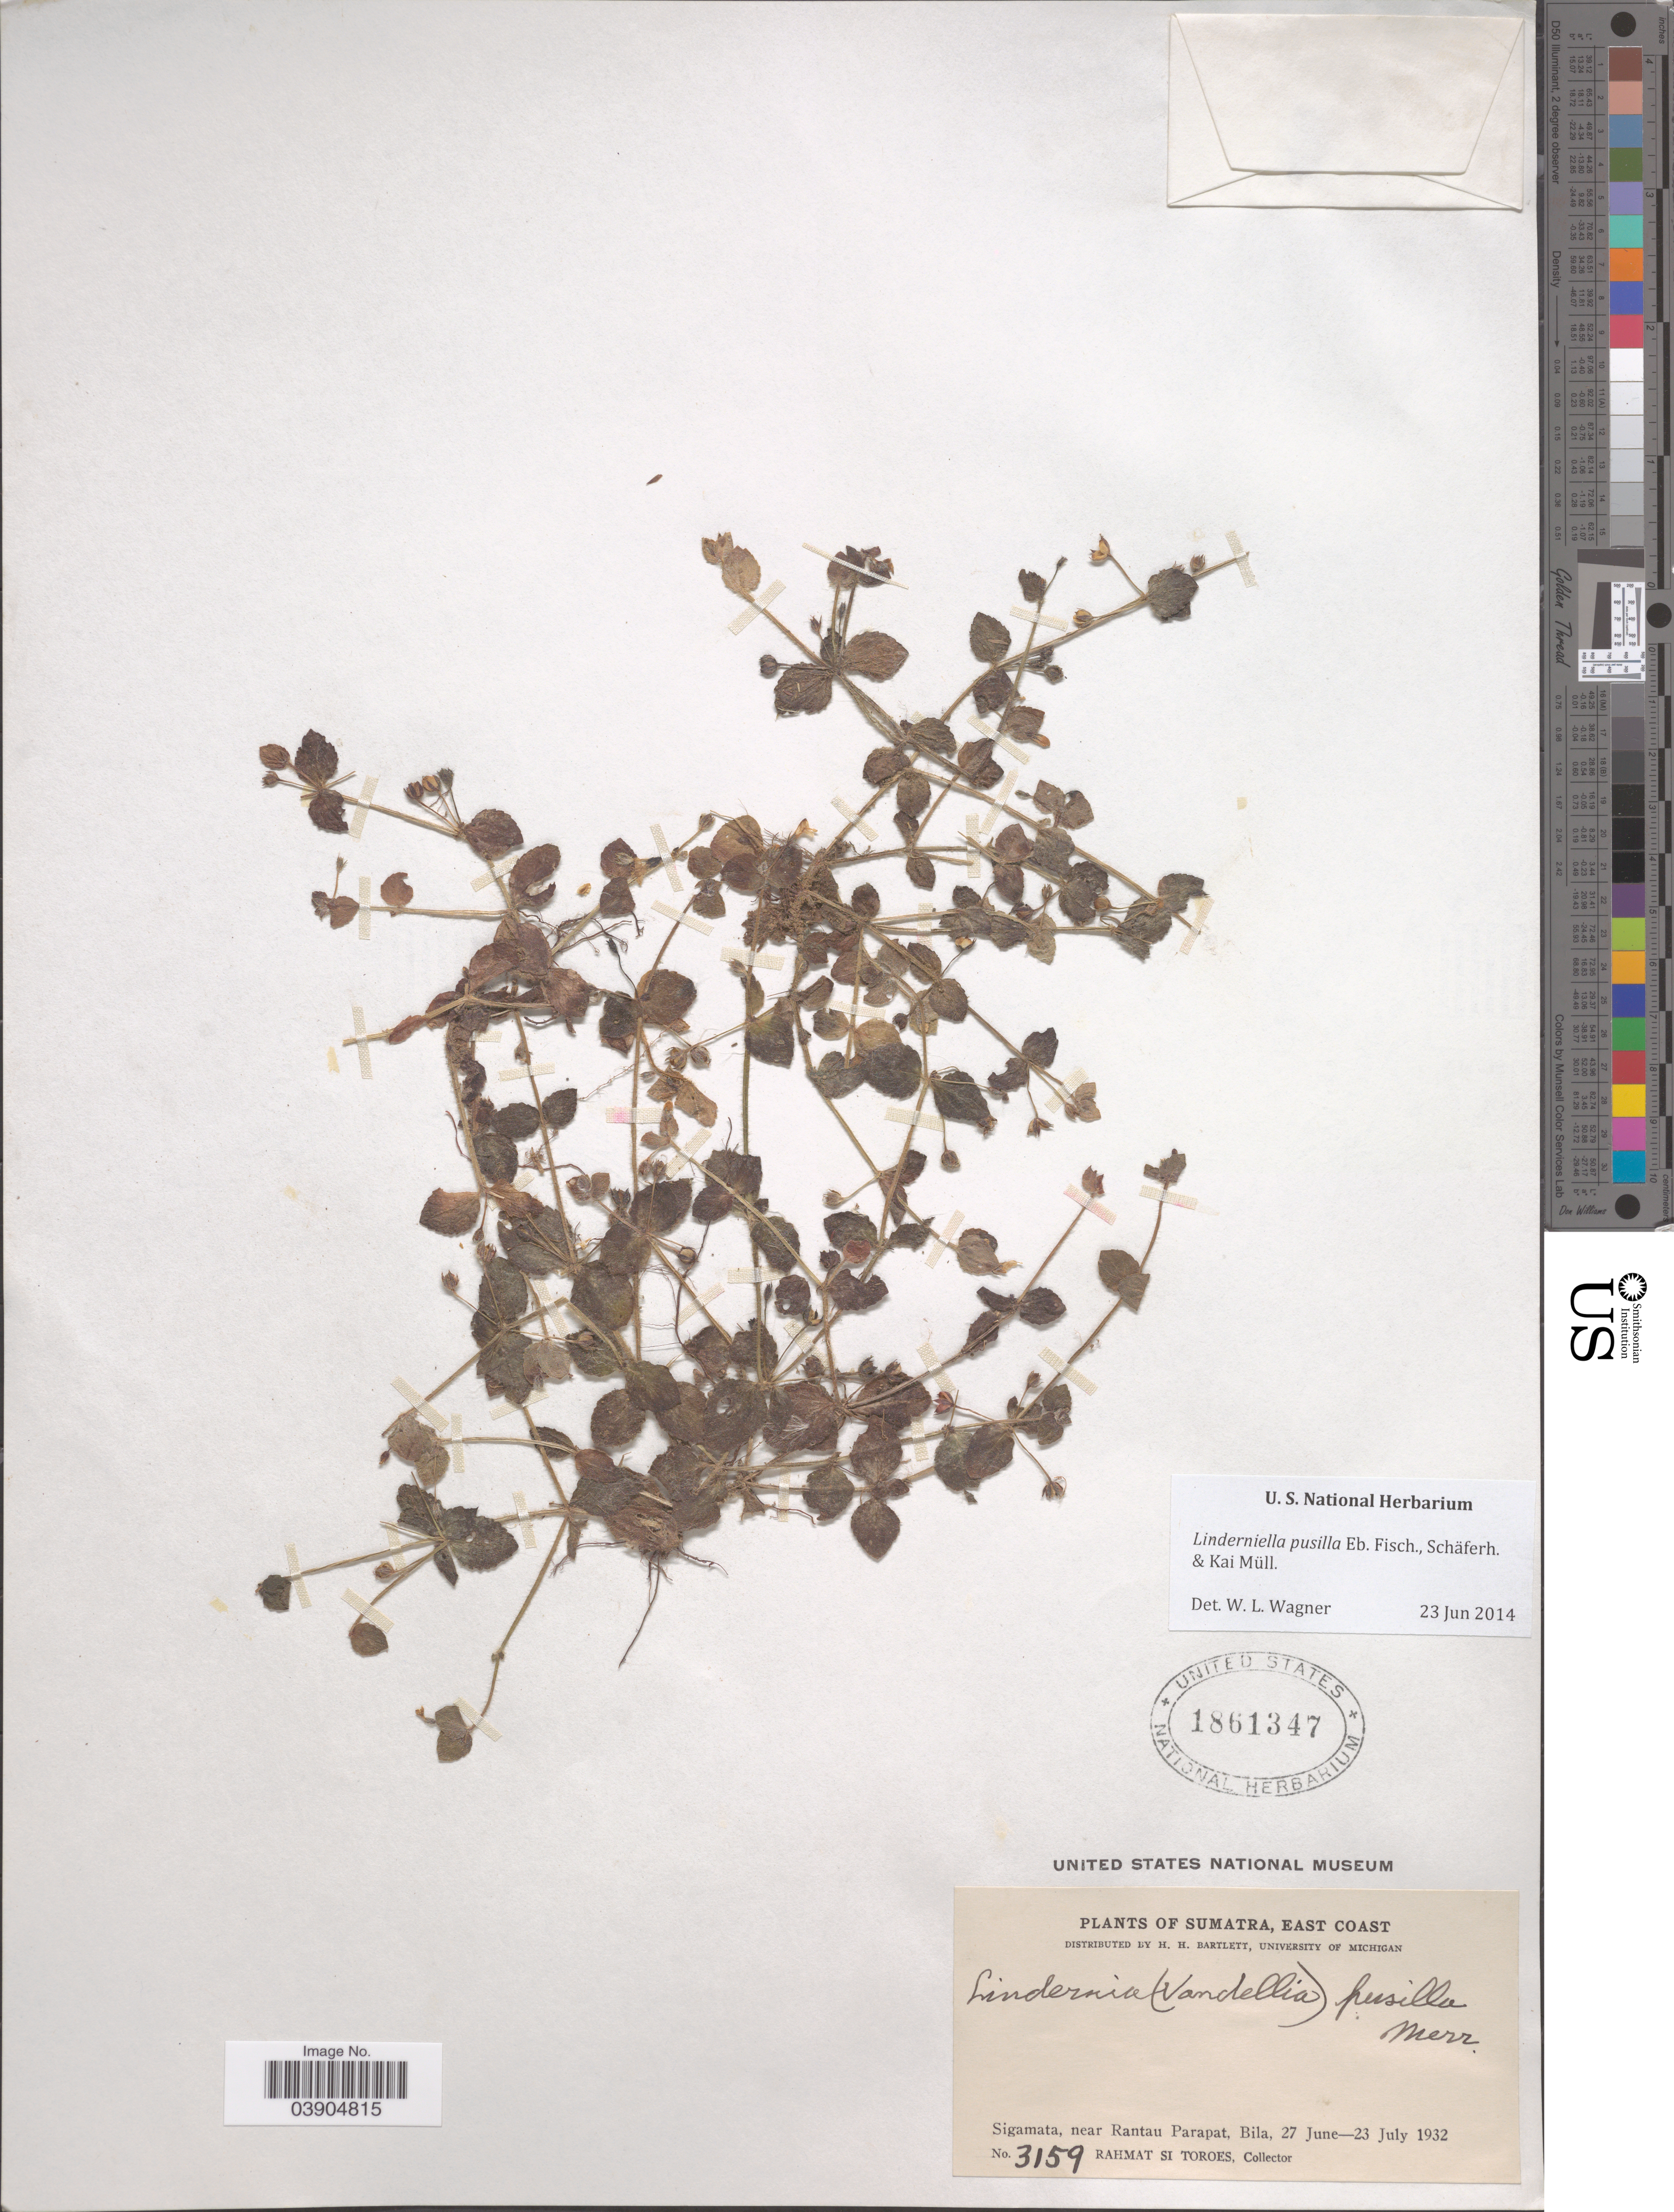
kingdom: Plantae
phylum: Tracheophyta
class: Magnoliopsida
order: Lamiales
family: Linderniaceae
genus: Lindernia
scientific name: Lindernia pusilla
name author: (Willd.) Bold.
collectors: Rahmat Si Boeea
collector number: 3159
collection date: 1932-06-27/1932-07-23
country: Indonesia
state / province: Sumatra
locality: East Coast. Sigamata, near Rantau Parapat, Bila.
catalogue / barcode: US 1861347